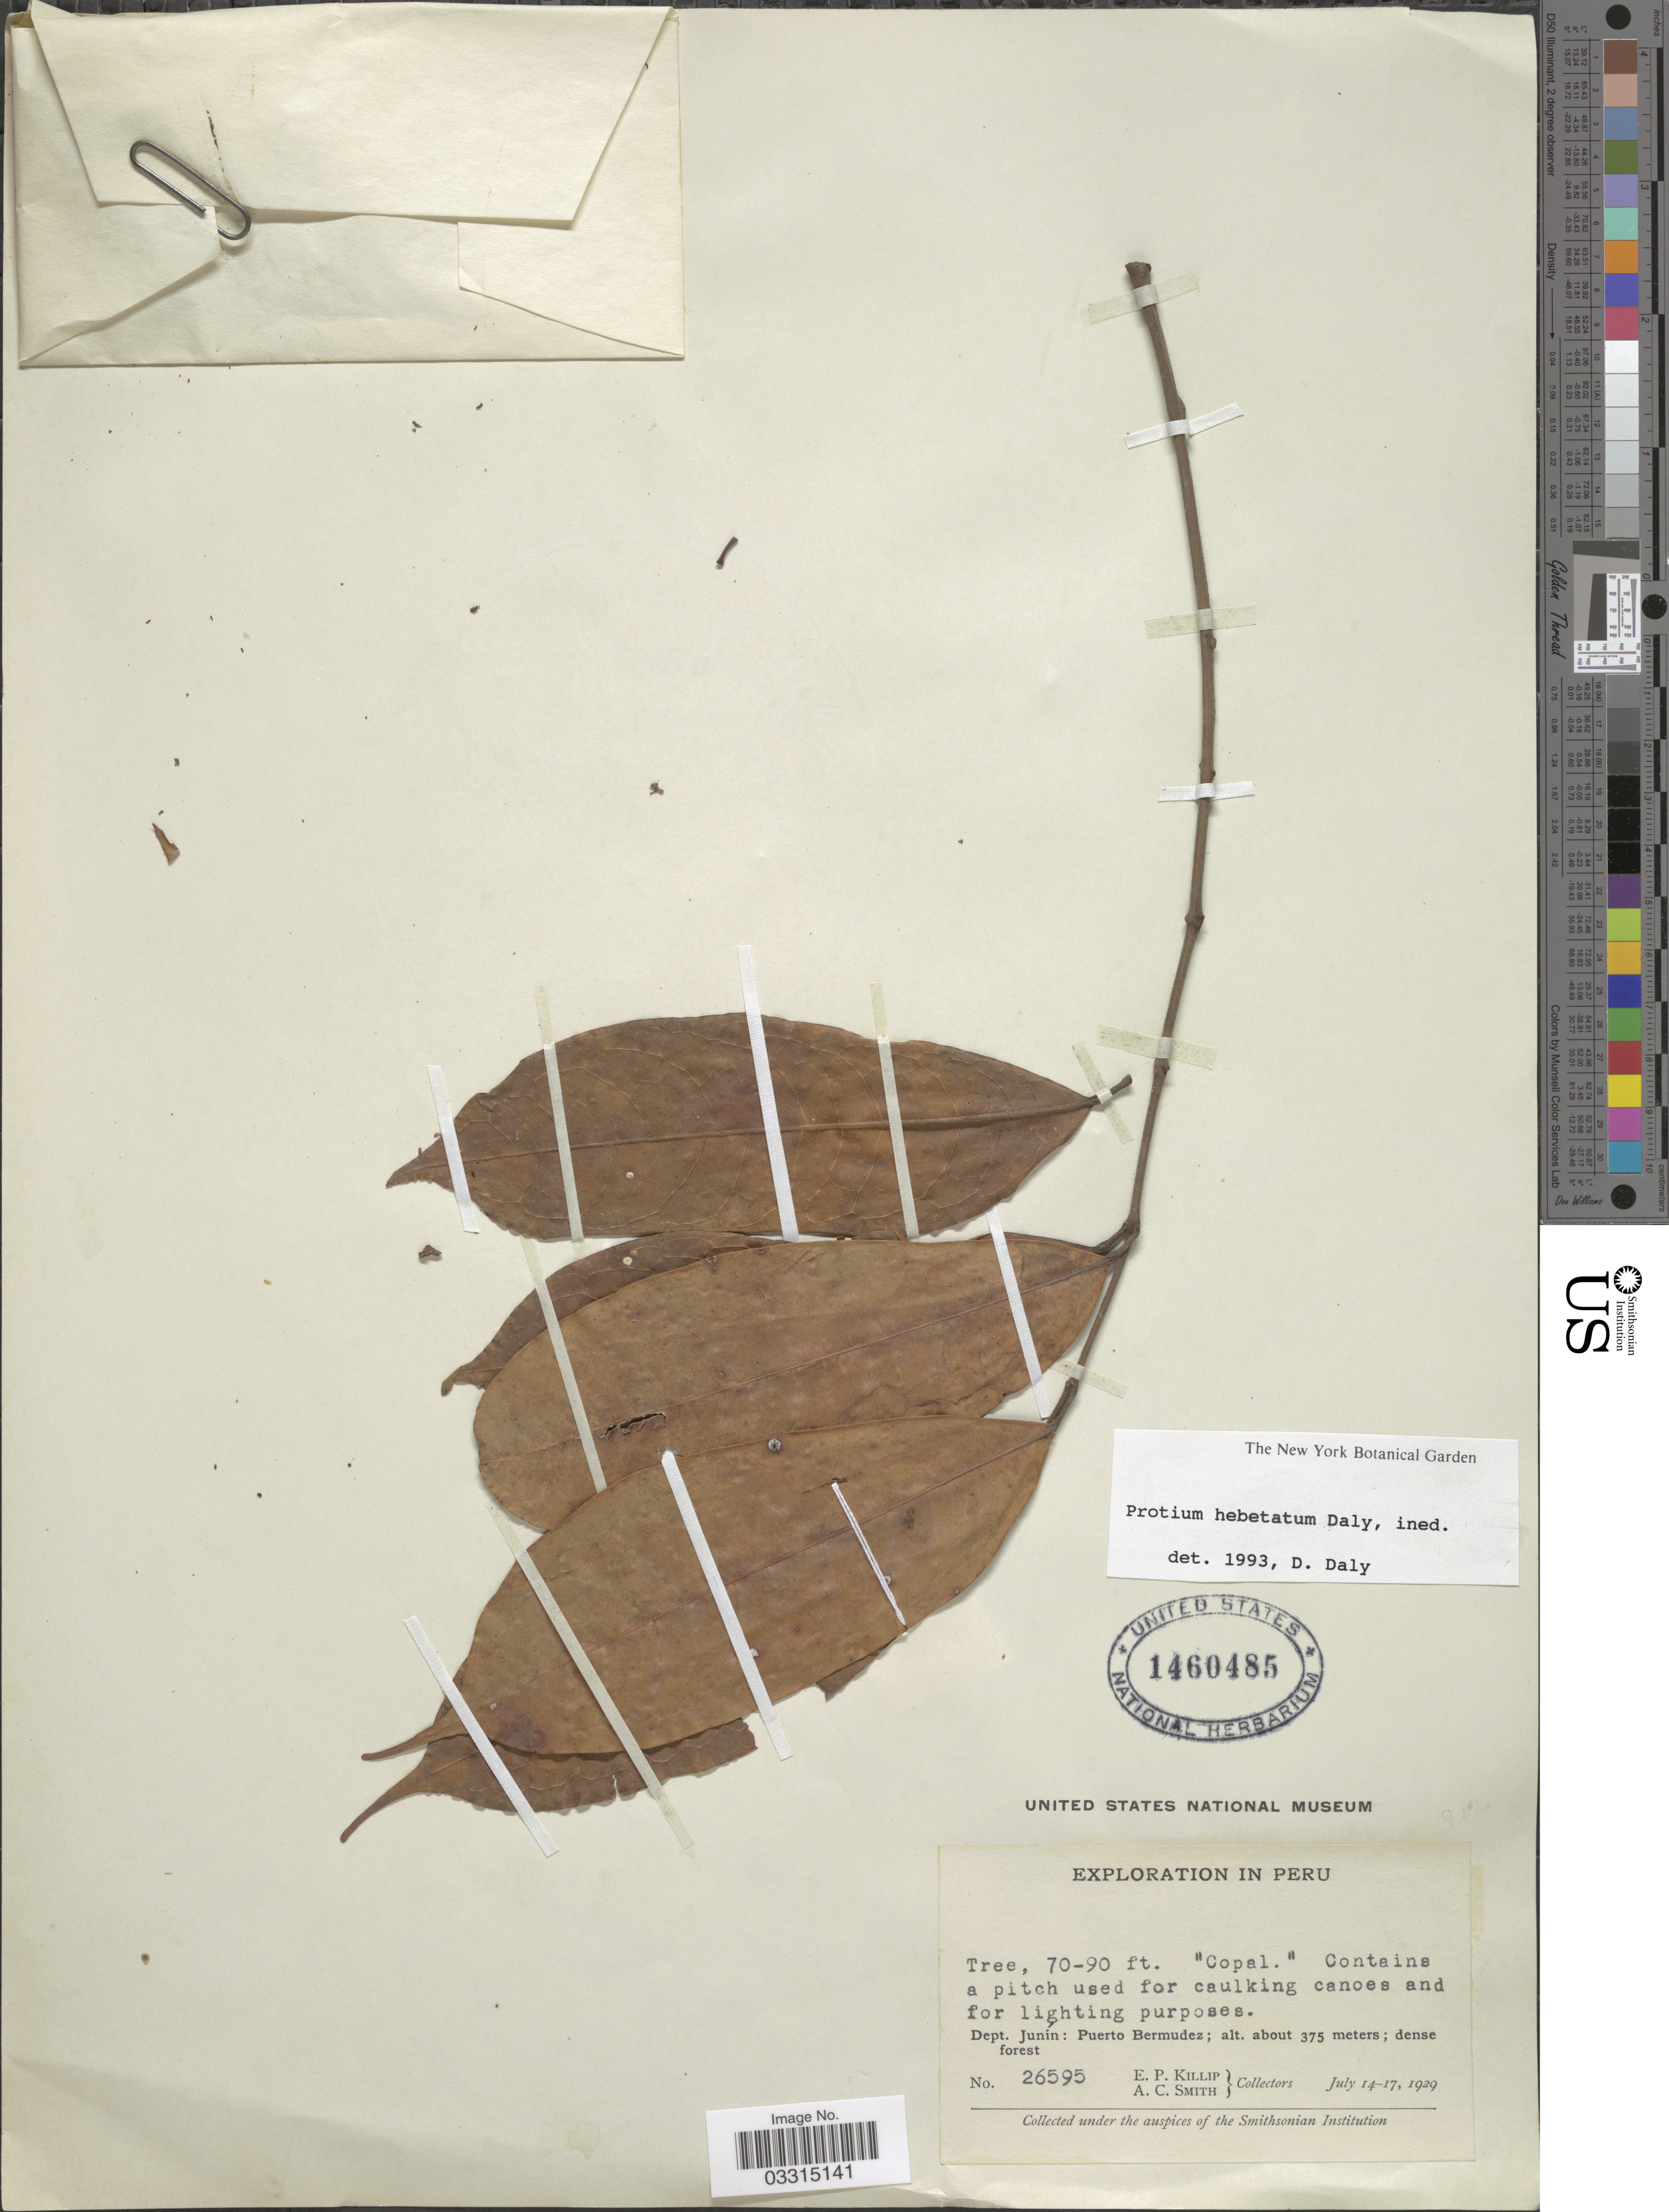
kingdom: Plantae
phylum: Tracheophyta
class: Magnoliopsida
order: Sapindales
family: Burseraceae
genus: Protium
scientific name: Protium cornutum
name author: Daly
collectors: E. P. Killip & A. C. Smith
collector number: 26595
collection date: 1929-07-14/1929-07-17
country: Peru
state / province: Junín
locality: Dept. Junín: Puerto Bermudez.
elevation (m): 375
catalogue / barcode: US 1460485